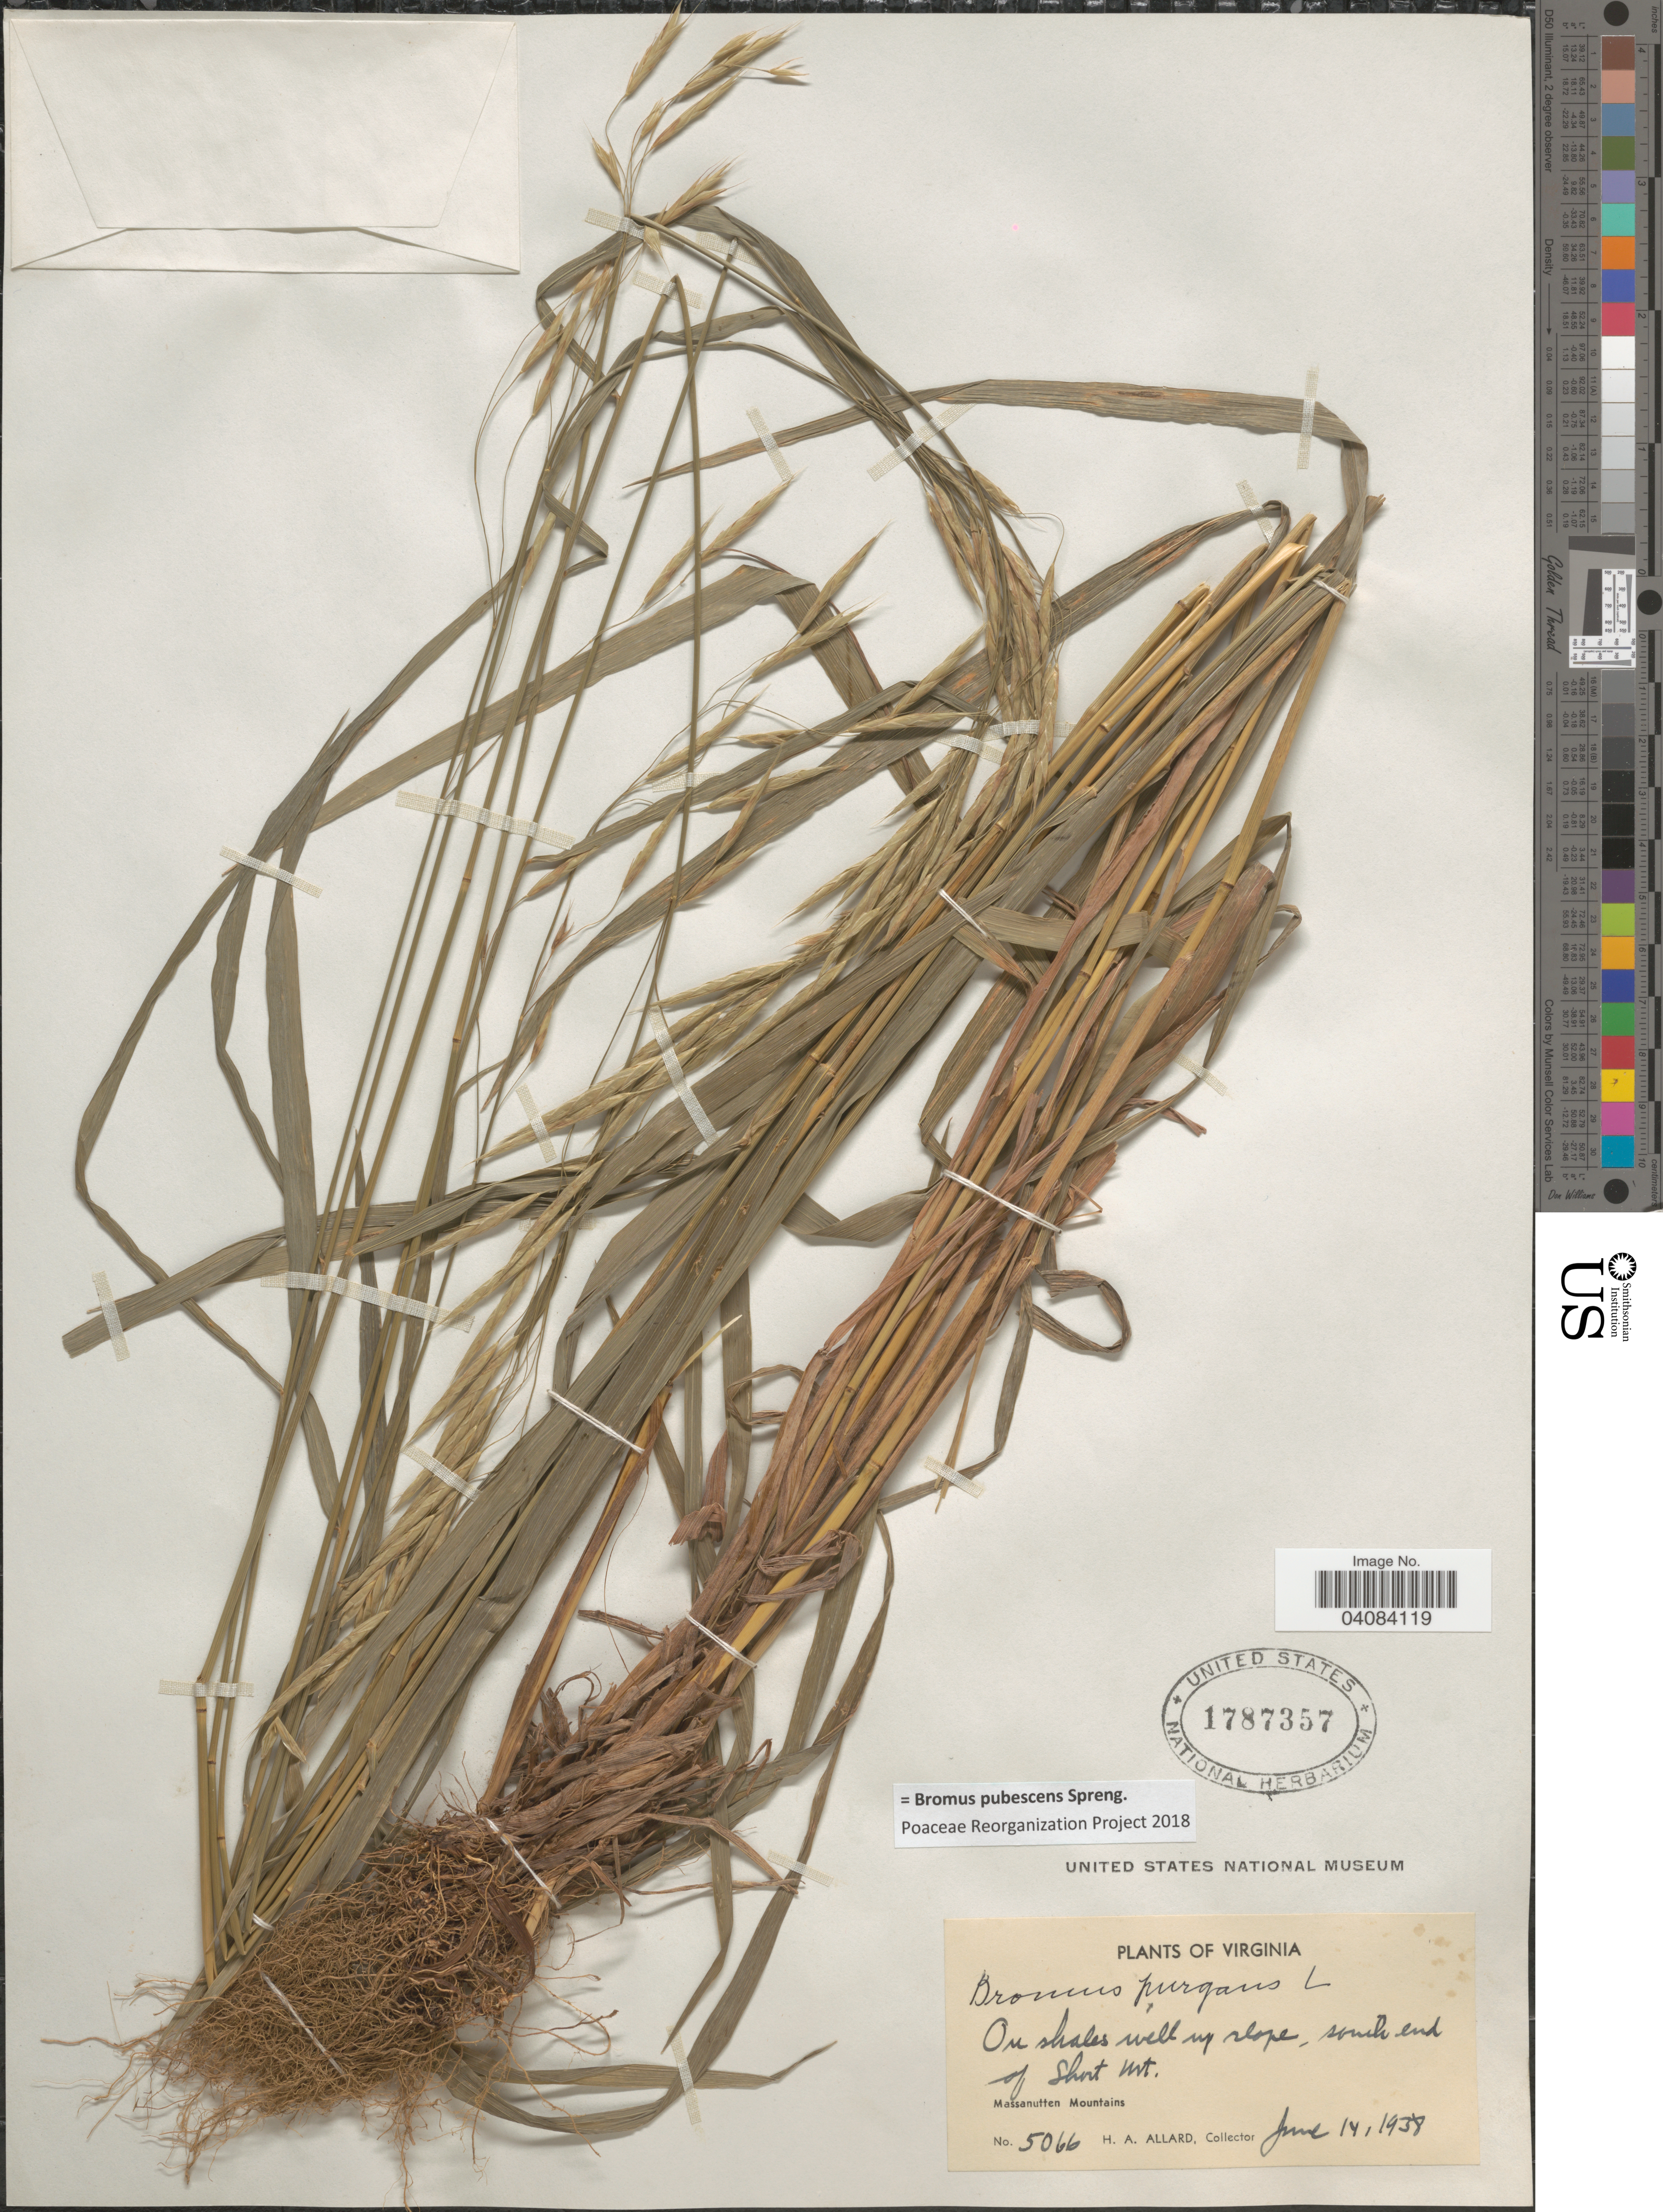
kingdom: Plantae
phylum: Tracheophyta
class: Liliopsida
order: Poales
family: Poaceae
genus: Bromus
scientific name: Bromus pubescens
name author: Muhl. ex Willd.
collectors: H. A. Allard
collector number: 5066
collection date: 1938-06-14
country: United States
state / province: Virginia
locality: On shales well up slope, south end of Short Mt. Massanutten Mountains.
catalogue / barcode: US 1787357